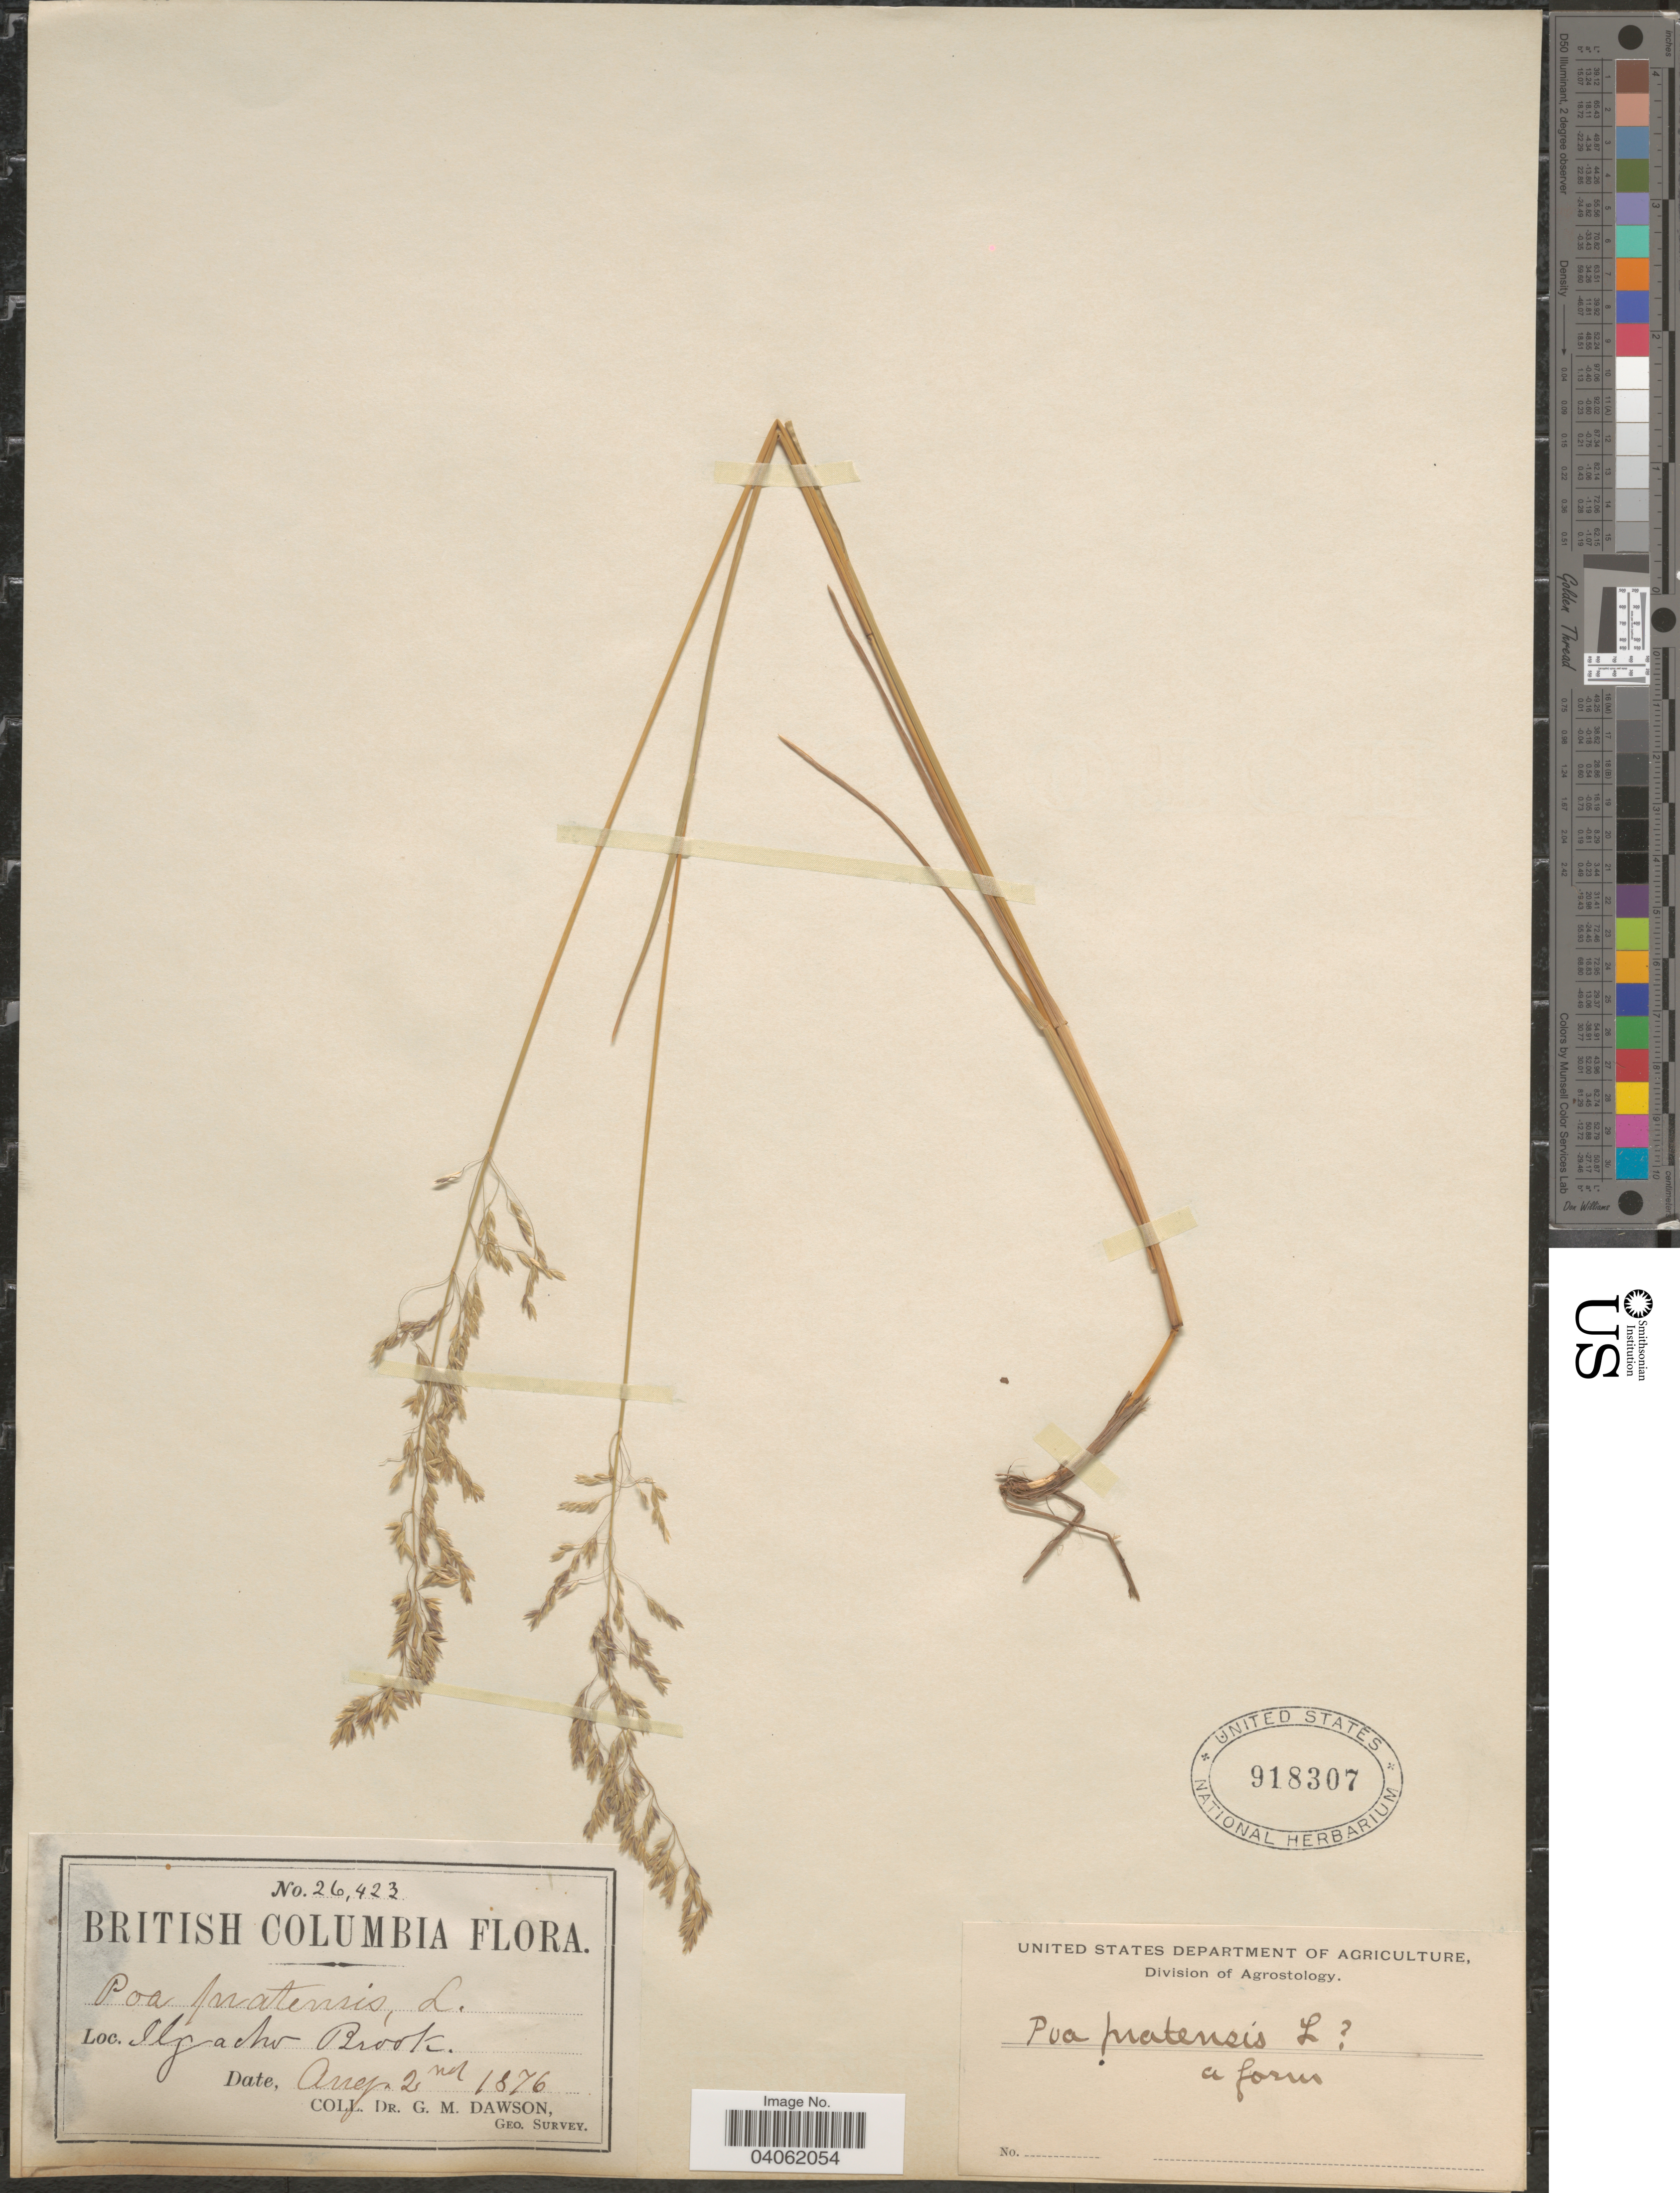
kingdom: Plantae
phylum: Tracheophyta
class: Liliopsida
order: Poales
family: Poaceae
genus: Poa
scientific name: Poa pratensis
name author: L.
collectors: G. M. Dawson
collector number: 26423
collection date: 1876-08-02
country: Canada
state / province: British Columbia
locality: Ilgacho Brook.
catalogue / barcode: US 918307